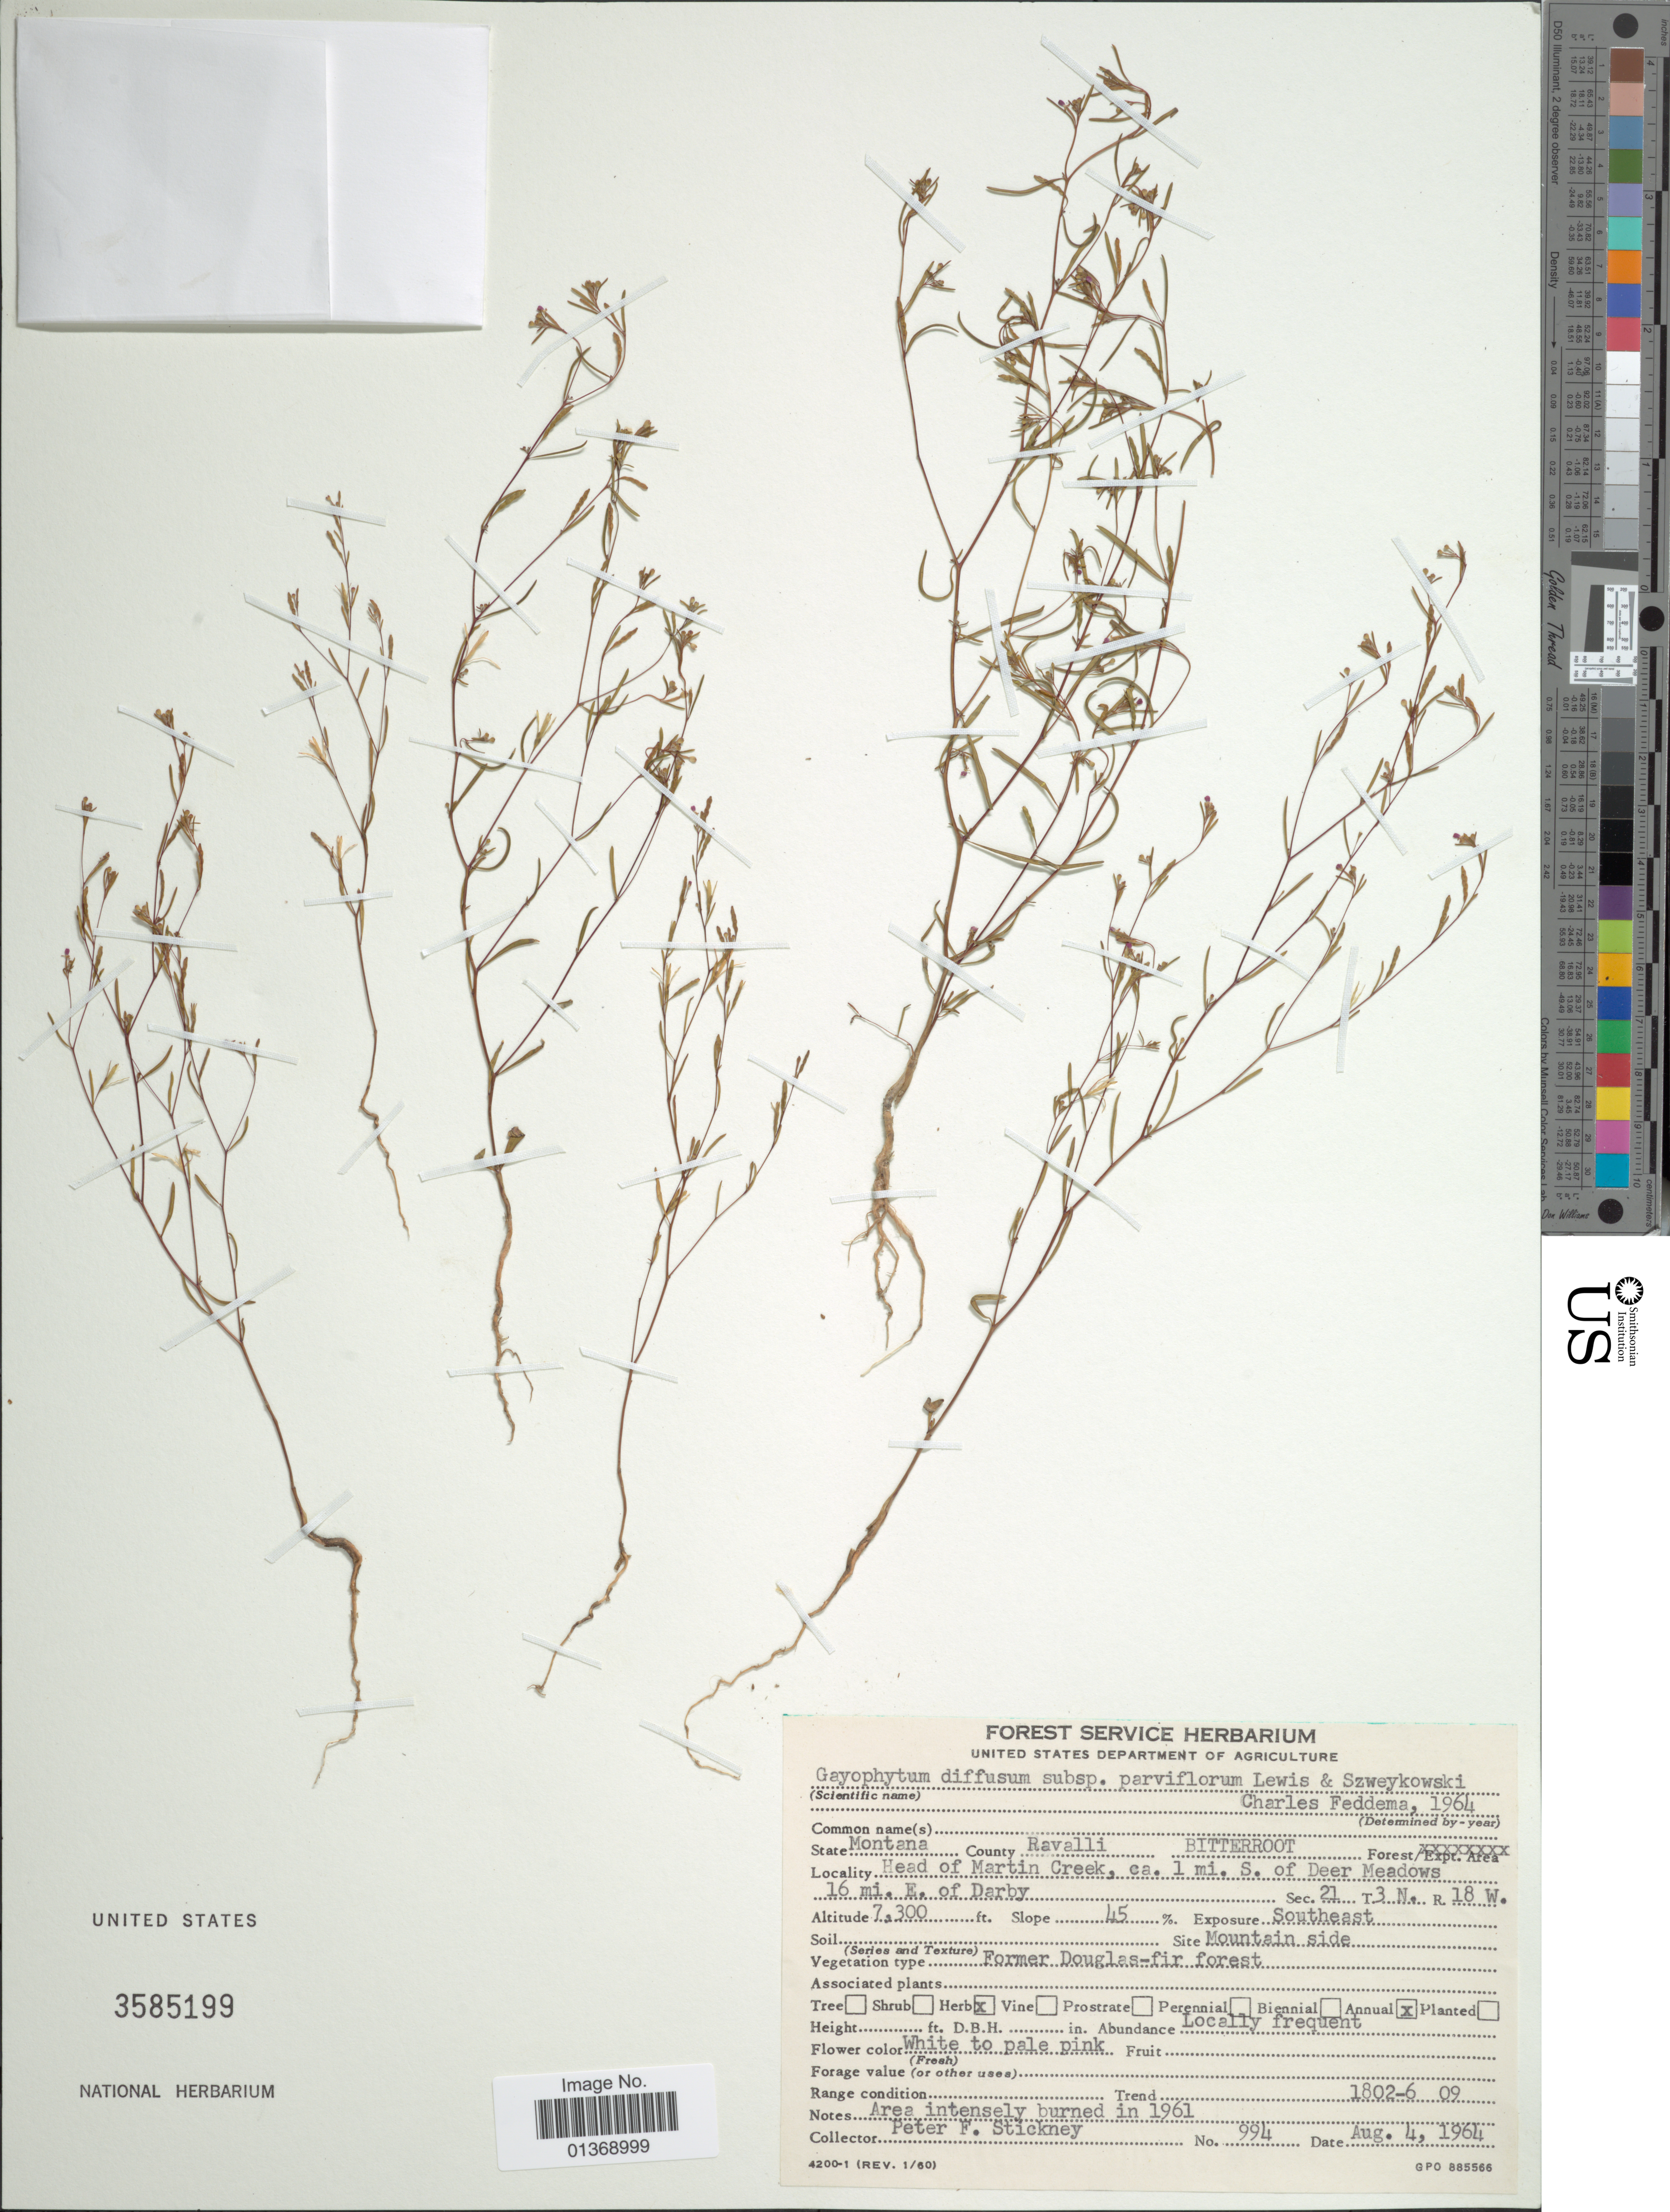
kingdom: Plantae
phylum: Tracheophyta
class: Magnoliopsida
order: Myrtales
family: Onagraceae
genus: Gayophytum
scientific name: Gayophytum diffusum subsp. parviflorum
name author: F. H. Lewis & Szweyk.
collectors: P. Stickney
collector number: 994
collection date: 1964-08-04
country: United States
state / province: Montana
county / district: Ravalli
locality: Bitterroot, Head of Martin Creek, ca. 1 mi. S. of Deer Meadows, 16 mi. E. of Darby, Sec. 21 T 3N. R.18W.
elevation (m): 2225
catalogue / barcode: US 3585199